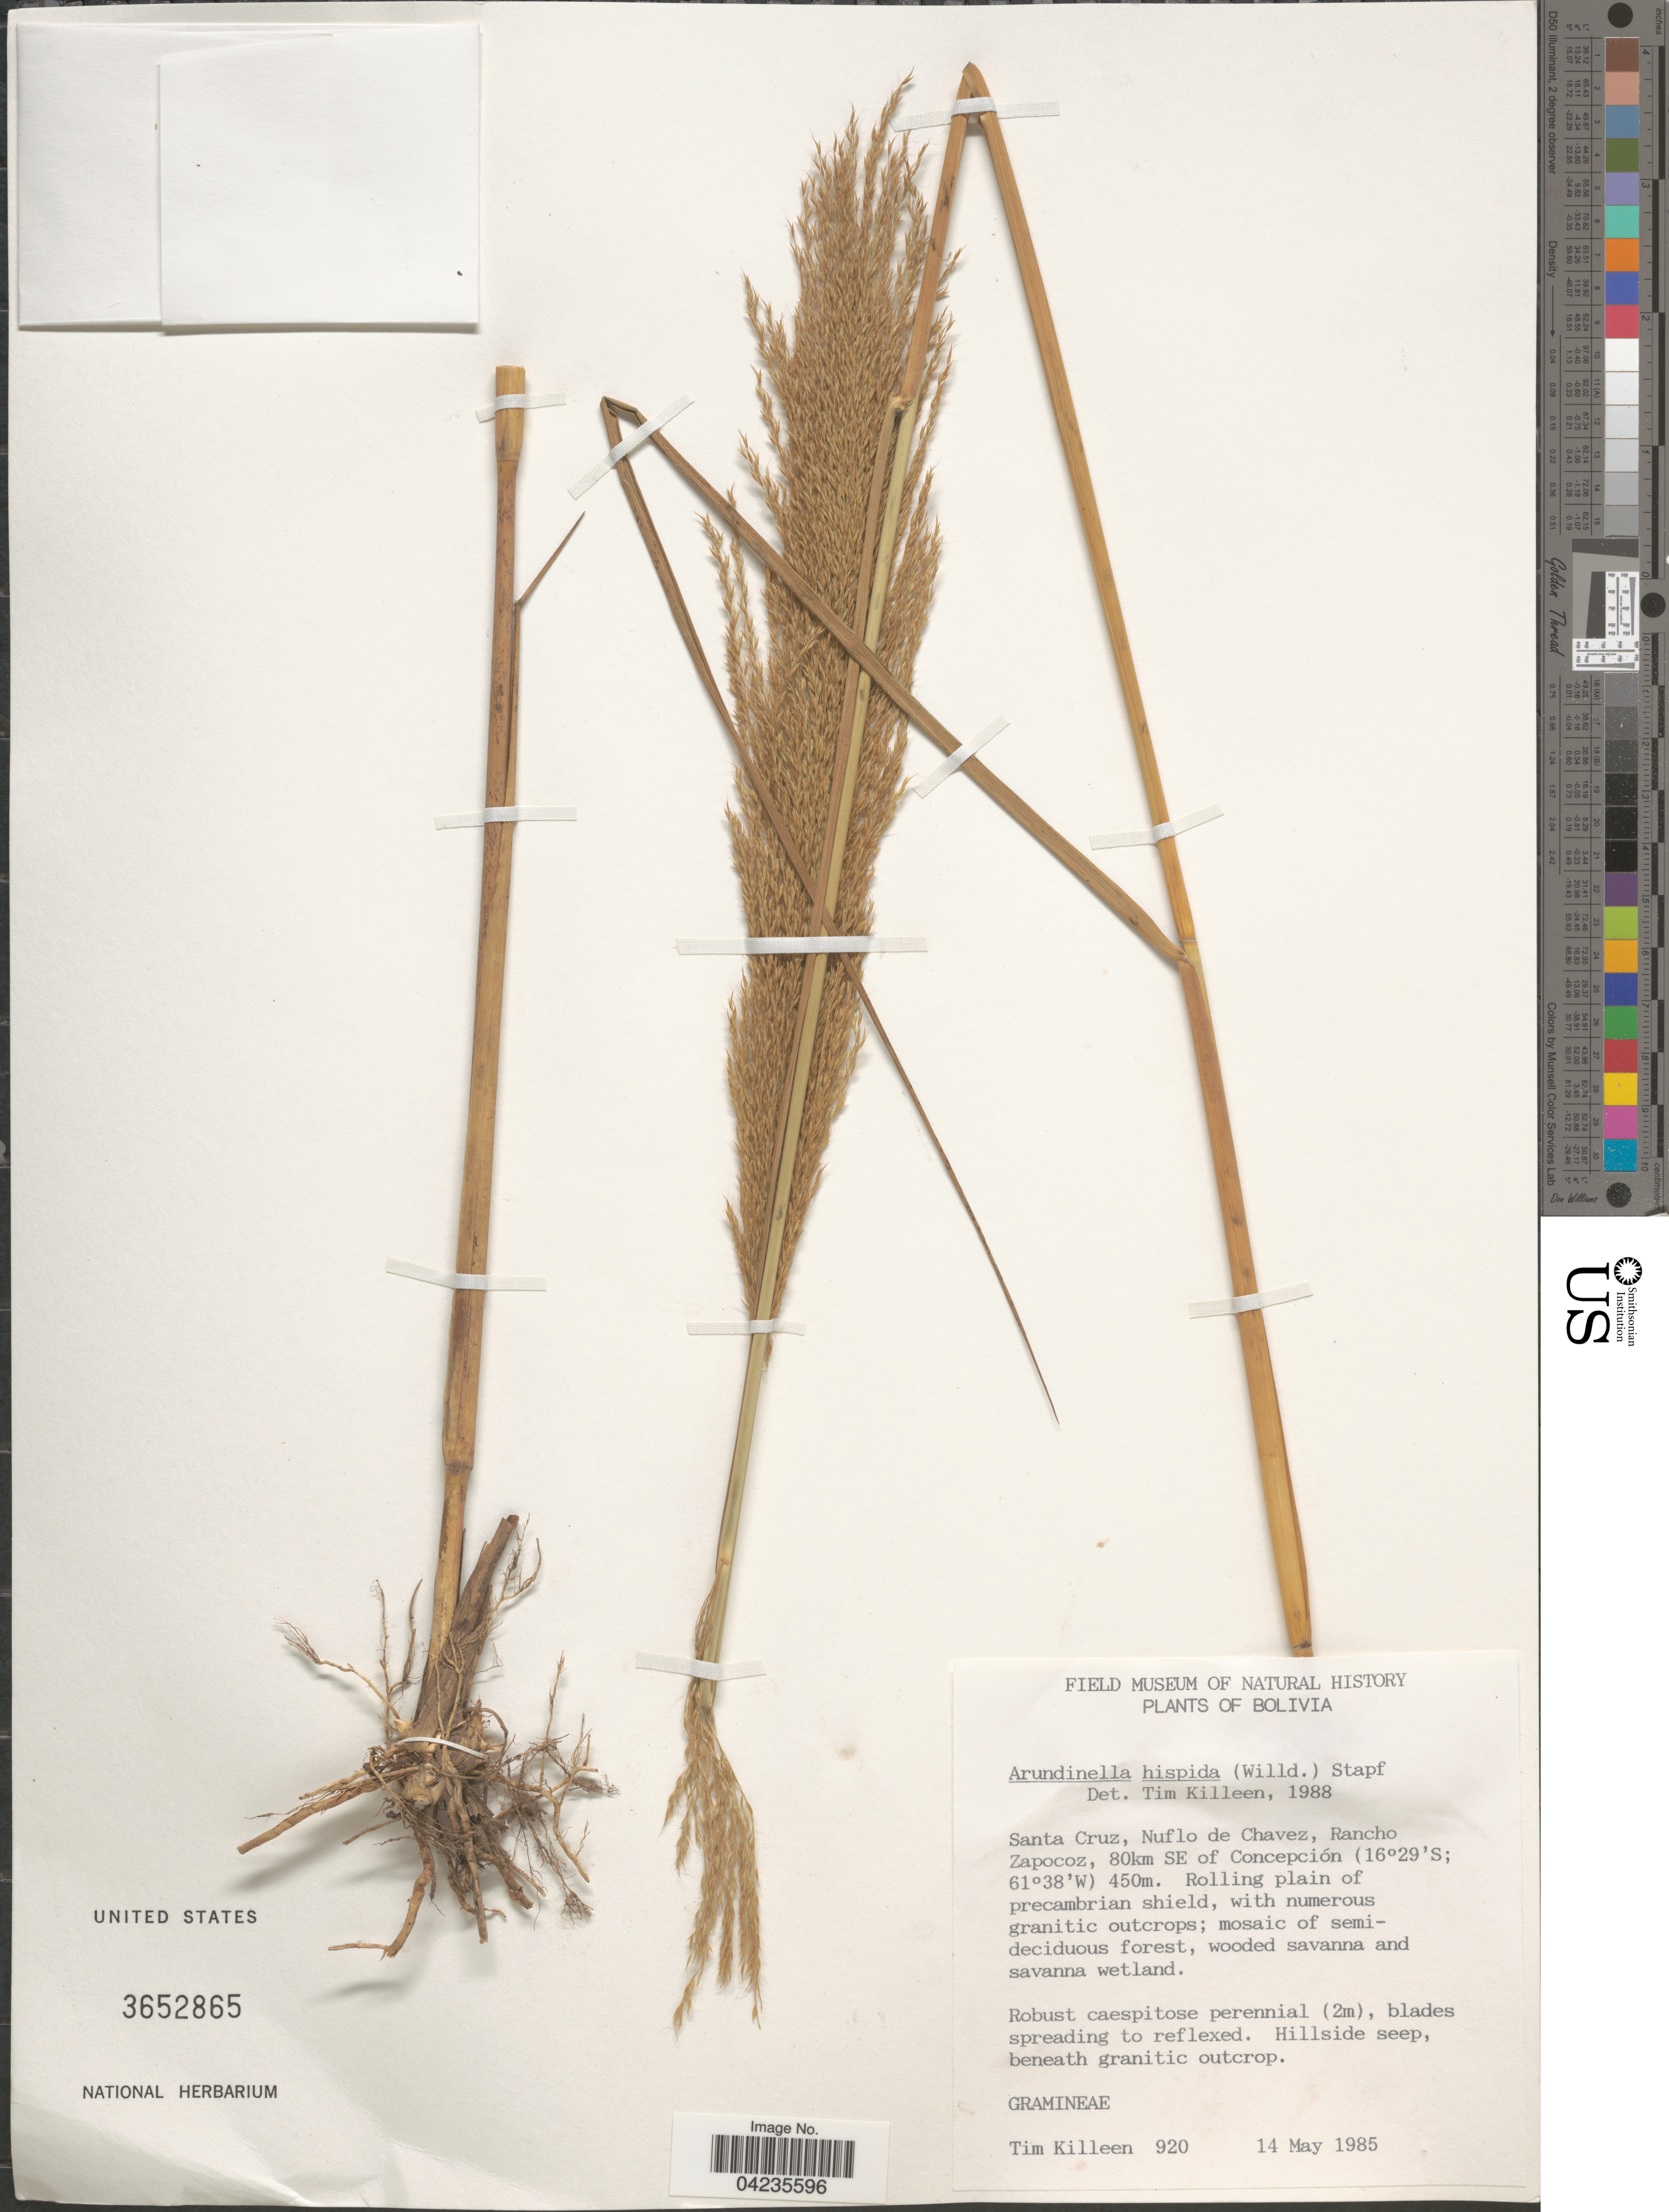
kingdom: Plantae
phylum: Tracheophyta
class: Liliopsida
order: Poales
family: Poaceae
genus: Arundinella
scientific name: Arundinella hispida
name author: (Humb. & Bonpl. ex Willd.) Kuntze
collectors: T. J. Killeen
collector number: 920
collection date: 1985-05-14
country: Bolivia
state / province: Santa Cruz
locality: Santa Cruz, Nuflo de Chavez, Rancho Zapocoz, 80km SE of Concepción.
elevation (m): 450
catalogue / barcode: US 3652865